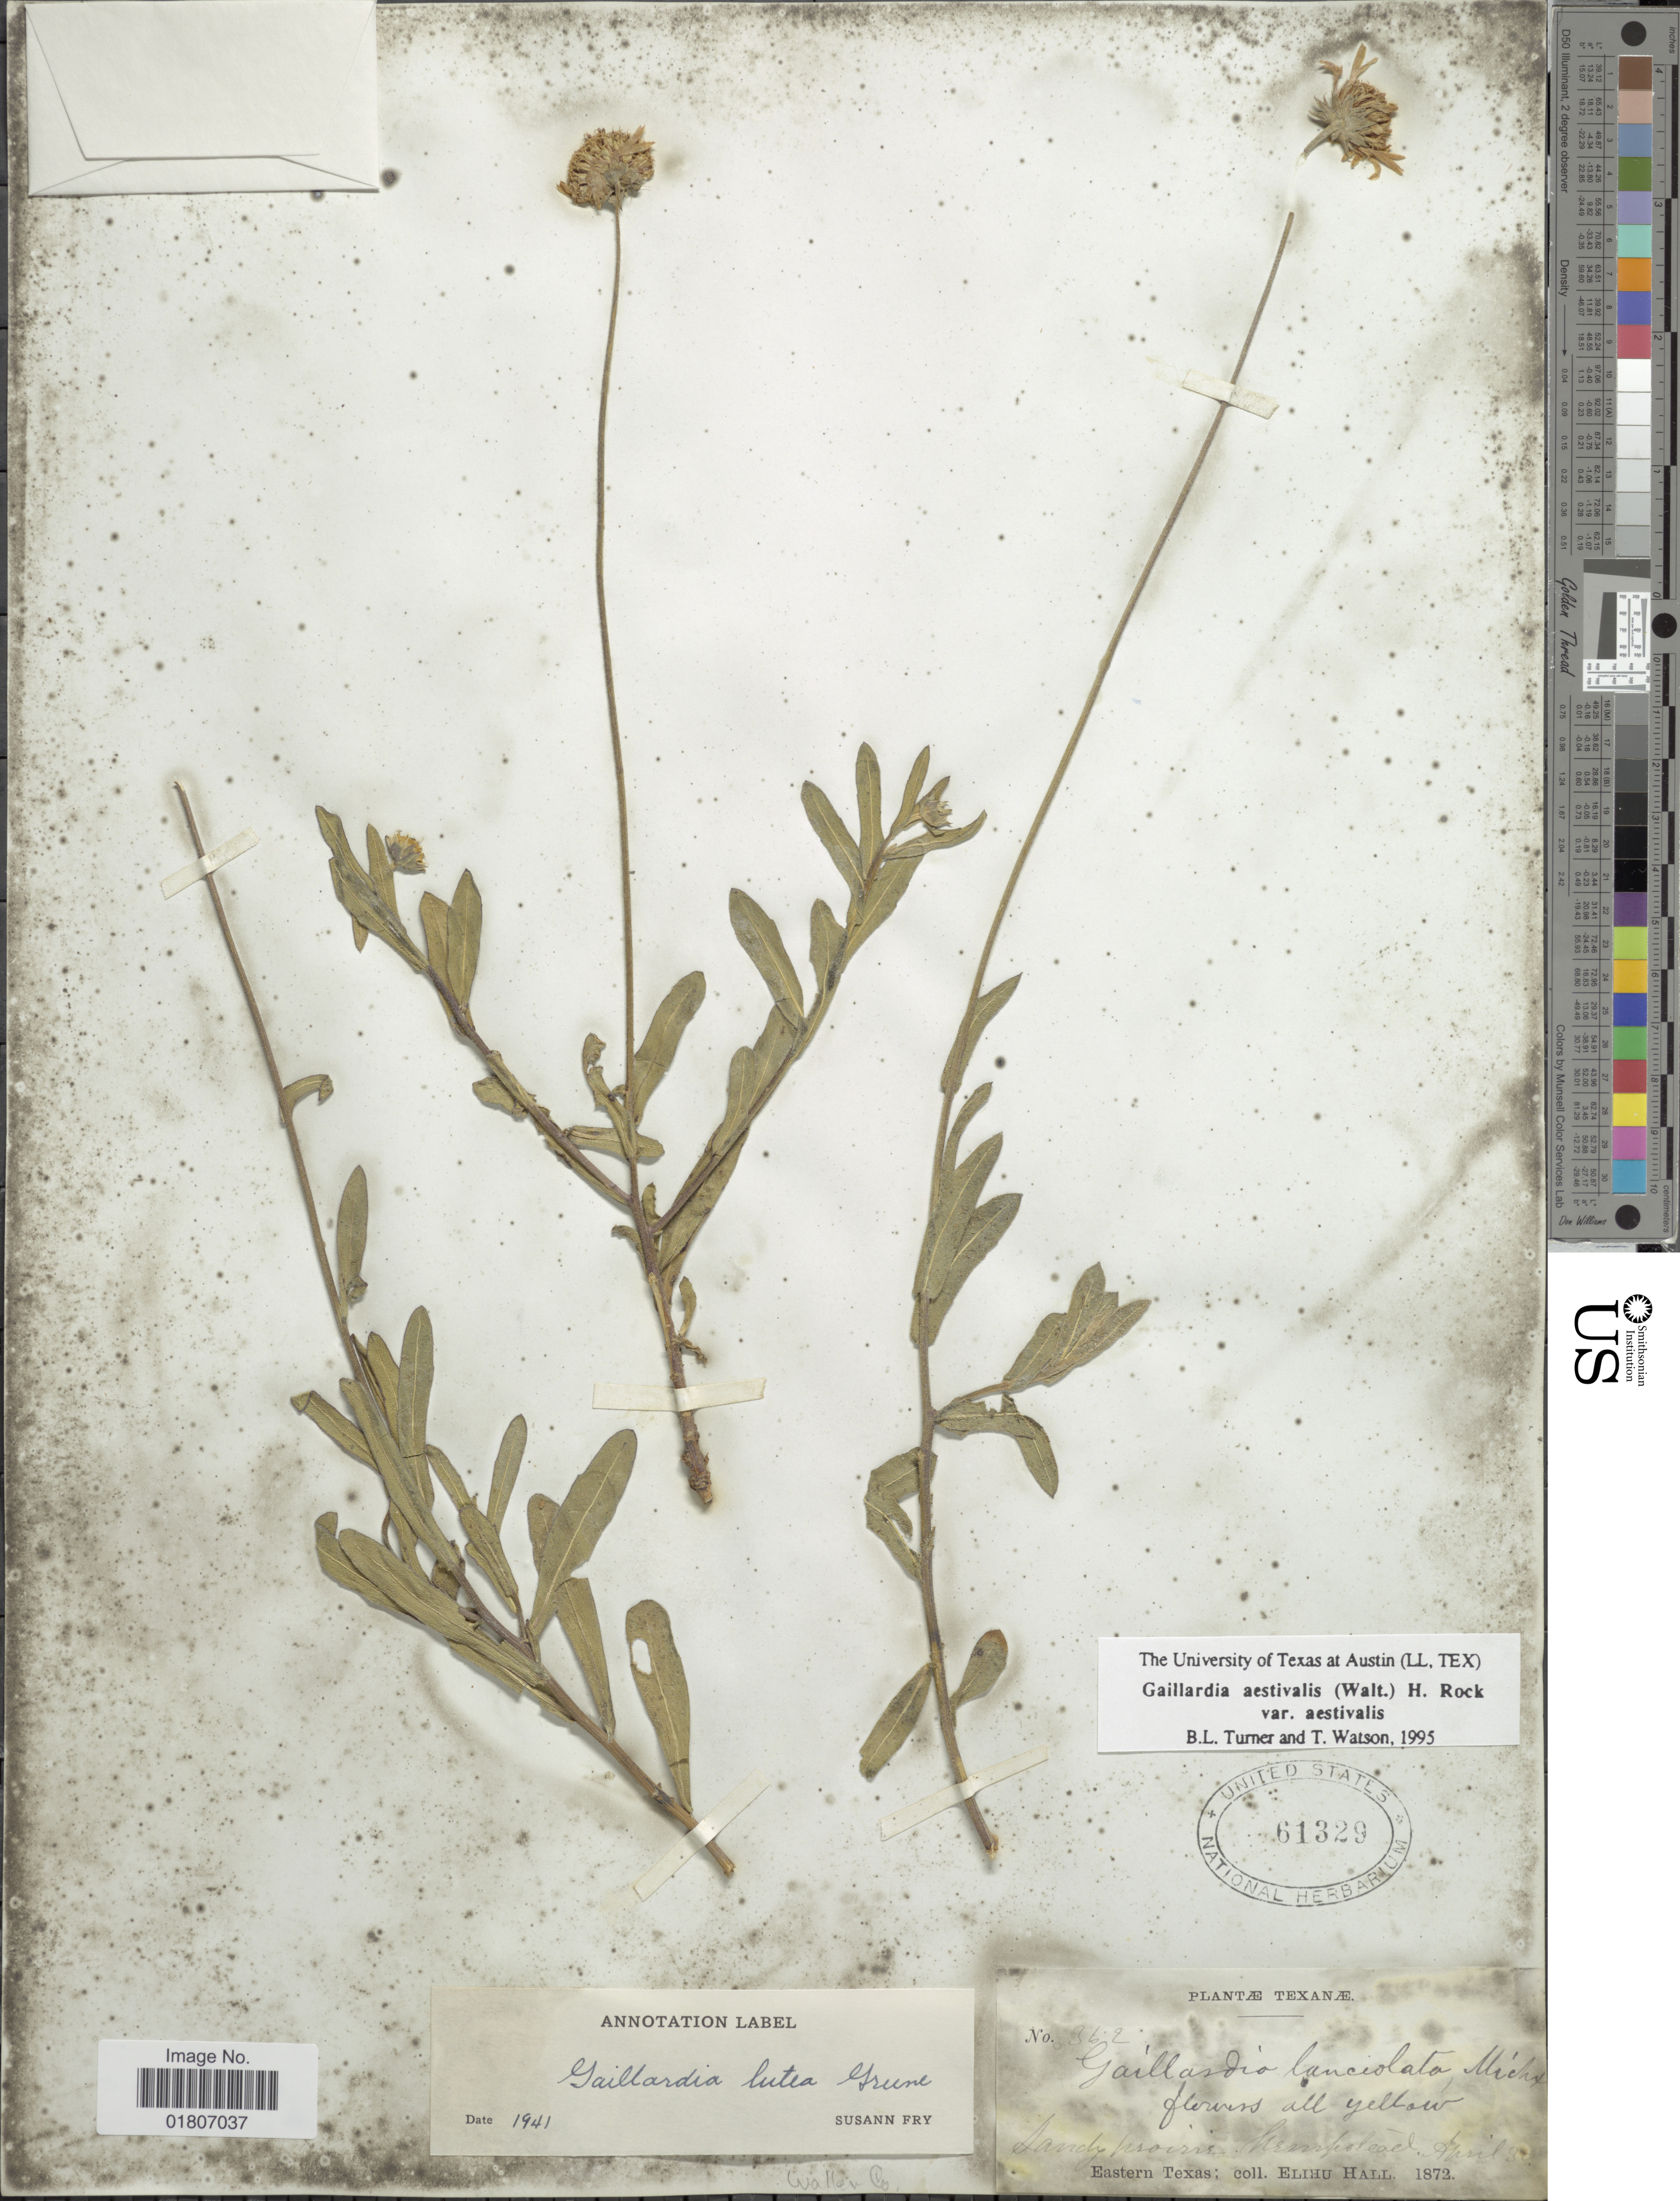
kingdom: Plantae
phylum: Tracheophyta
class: Magnoliopsida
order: Asterales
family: Asteraceae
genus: Gaillardia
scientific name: Gaillardia aestivalis var. aestivalis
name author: (Walter) H. Rock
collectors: E. Hall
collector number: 362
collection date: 1872-04-30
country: United States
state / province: Texas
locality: Hempstead. Eastern Texas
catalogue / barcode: US 61329